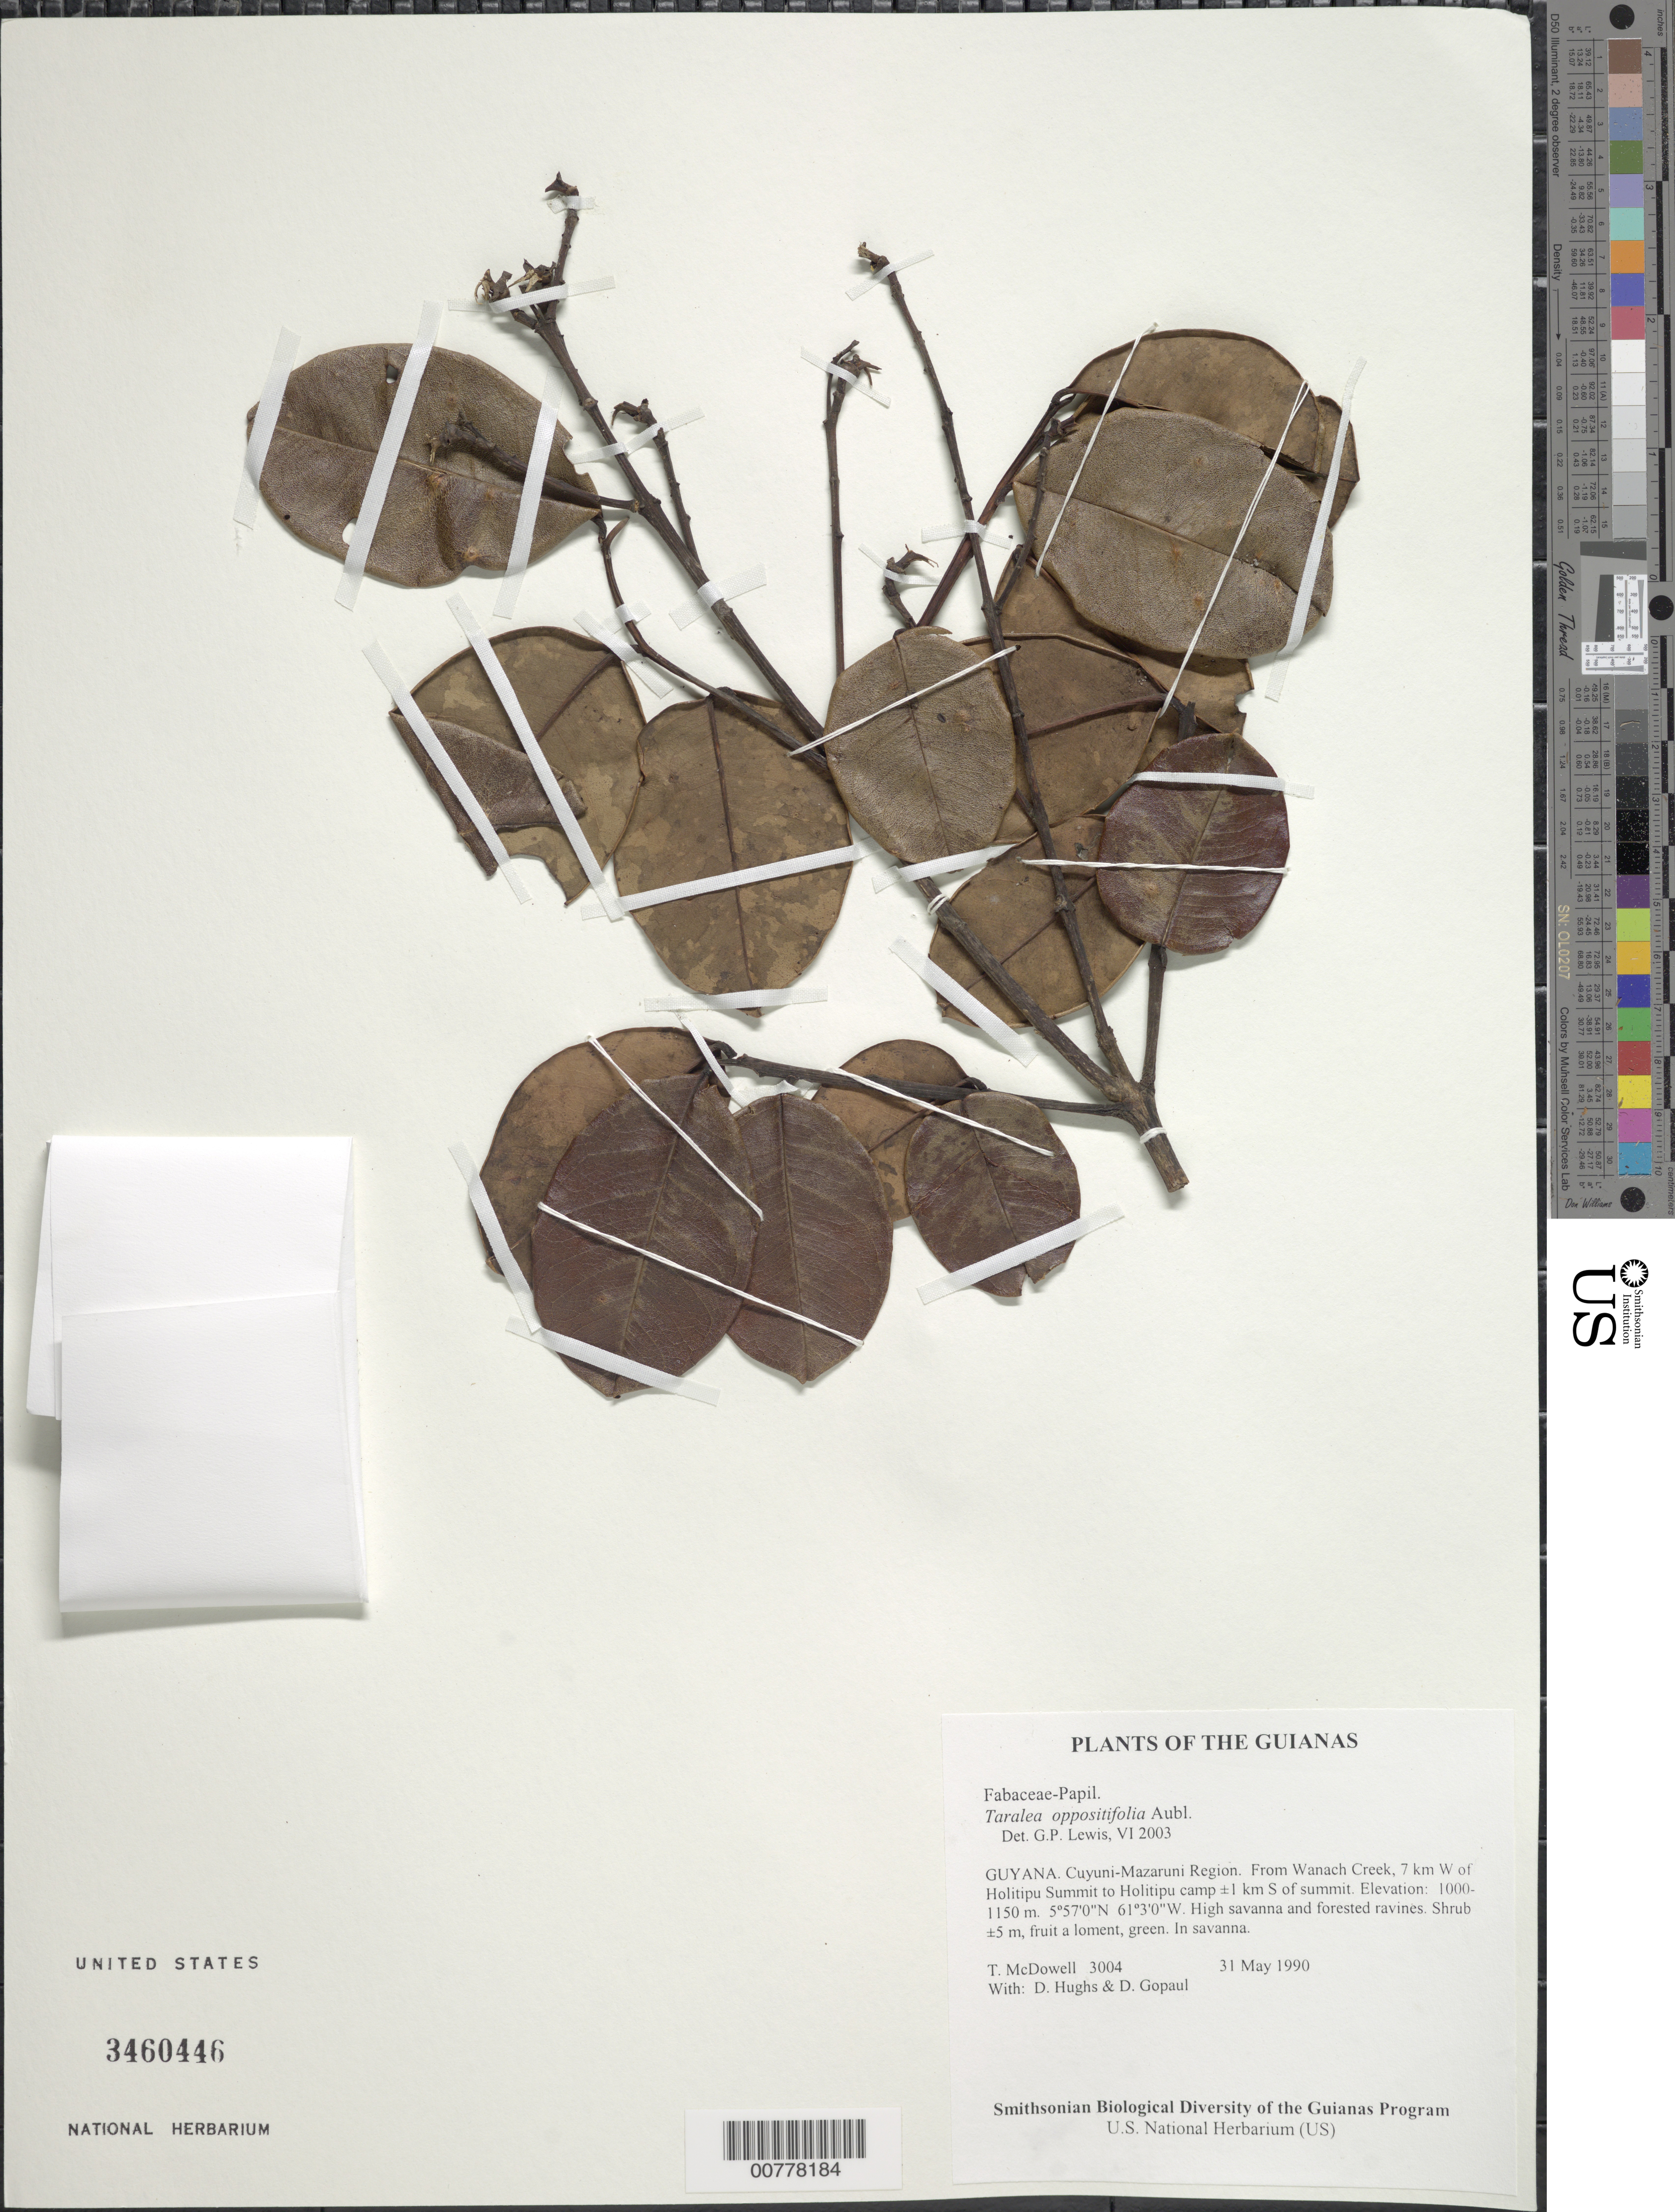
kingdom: Plantae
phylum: Tracheophyta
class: Magnoliopsida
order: Fabales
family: Fabaceae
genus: Taralea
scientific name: Taralea oppositifolia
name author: Aubl.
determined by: Lewis, Gwilym P.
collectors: T. McDowell, D. Hughs & D. Gopaul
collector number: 3004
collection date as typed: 31 May 1990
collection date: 1990-05-31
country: Guyana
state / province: Cuyuni-Mazaruni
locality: From Wanach Creek, 7 km W of Holitipu Summit to Holitipu camp ±1 km S of summit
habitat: High savanna and forested ravines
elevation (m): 1000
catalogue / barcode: US 3460446